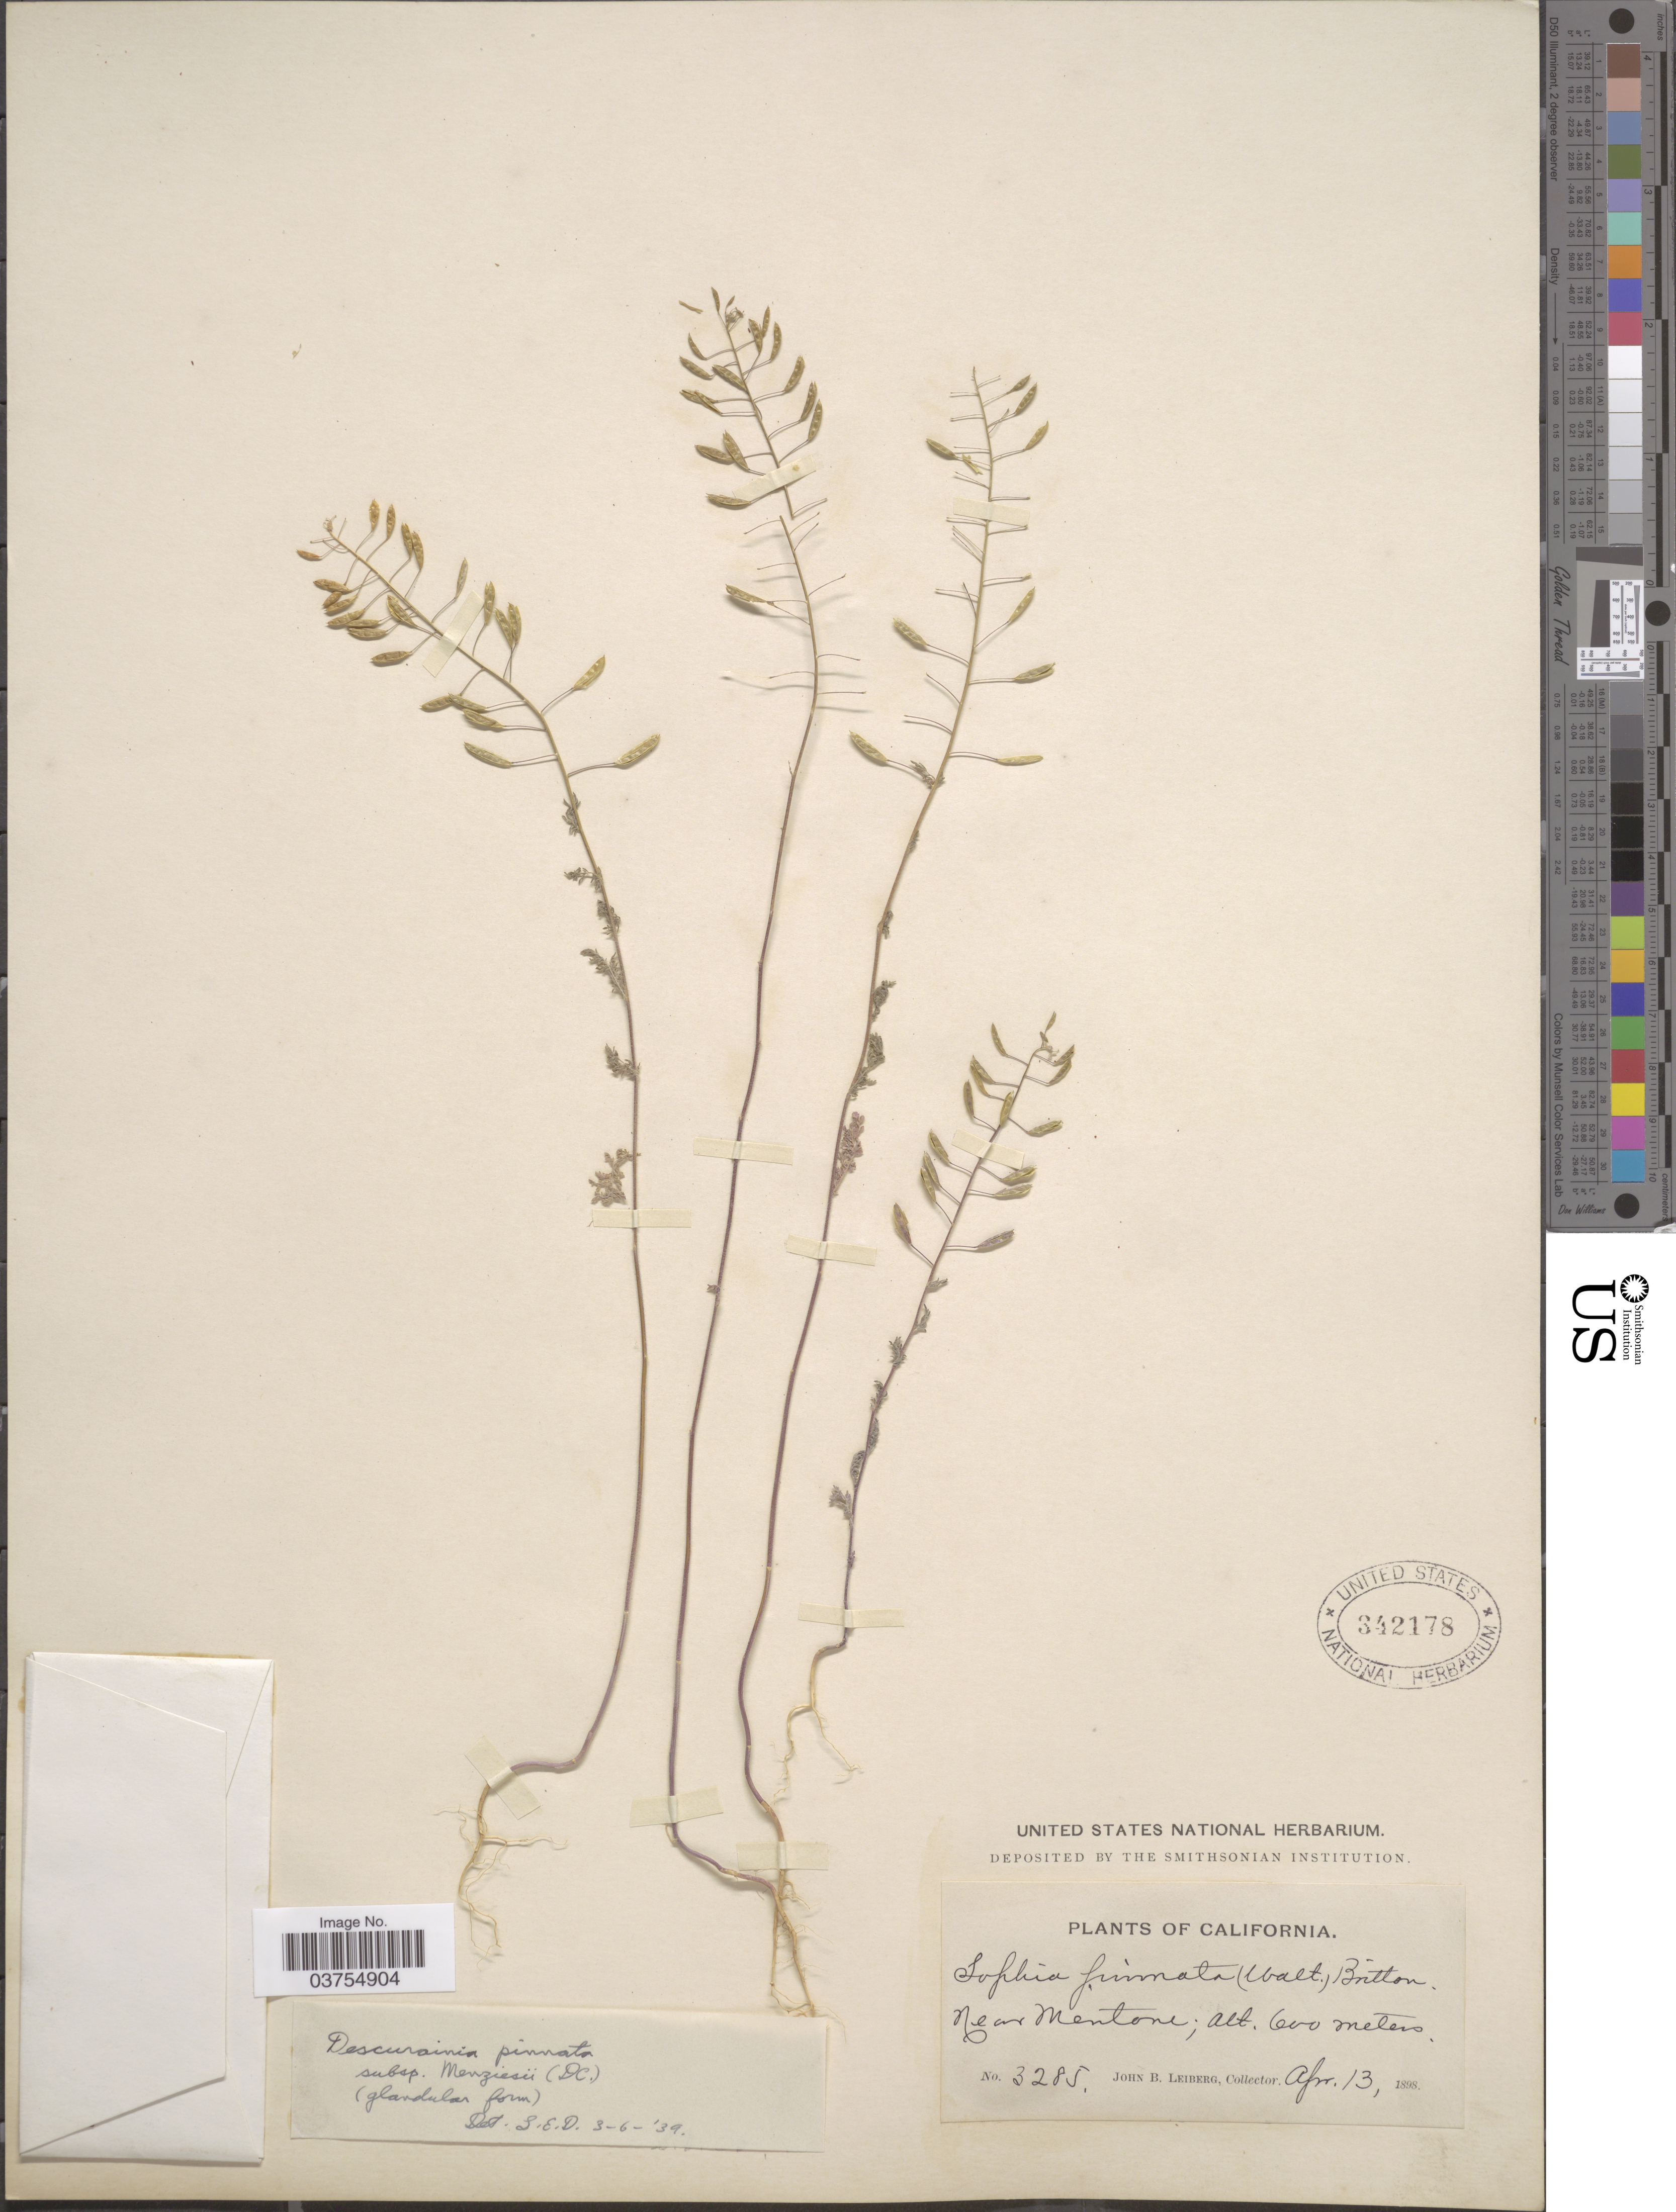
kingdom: Plantae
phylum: Tracheophyta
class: Magnoliopsida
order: Brassicales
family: Brassicaceae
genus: Descurainia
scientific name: Descurainia pinnata subsp. menziesii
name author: (DC.) Detling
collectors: J. B. Leiberg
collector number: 3285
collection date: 1898-04-13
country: United States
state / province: California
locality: Near Mentone.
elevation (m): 600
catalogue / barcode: US 342178